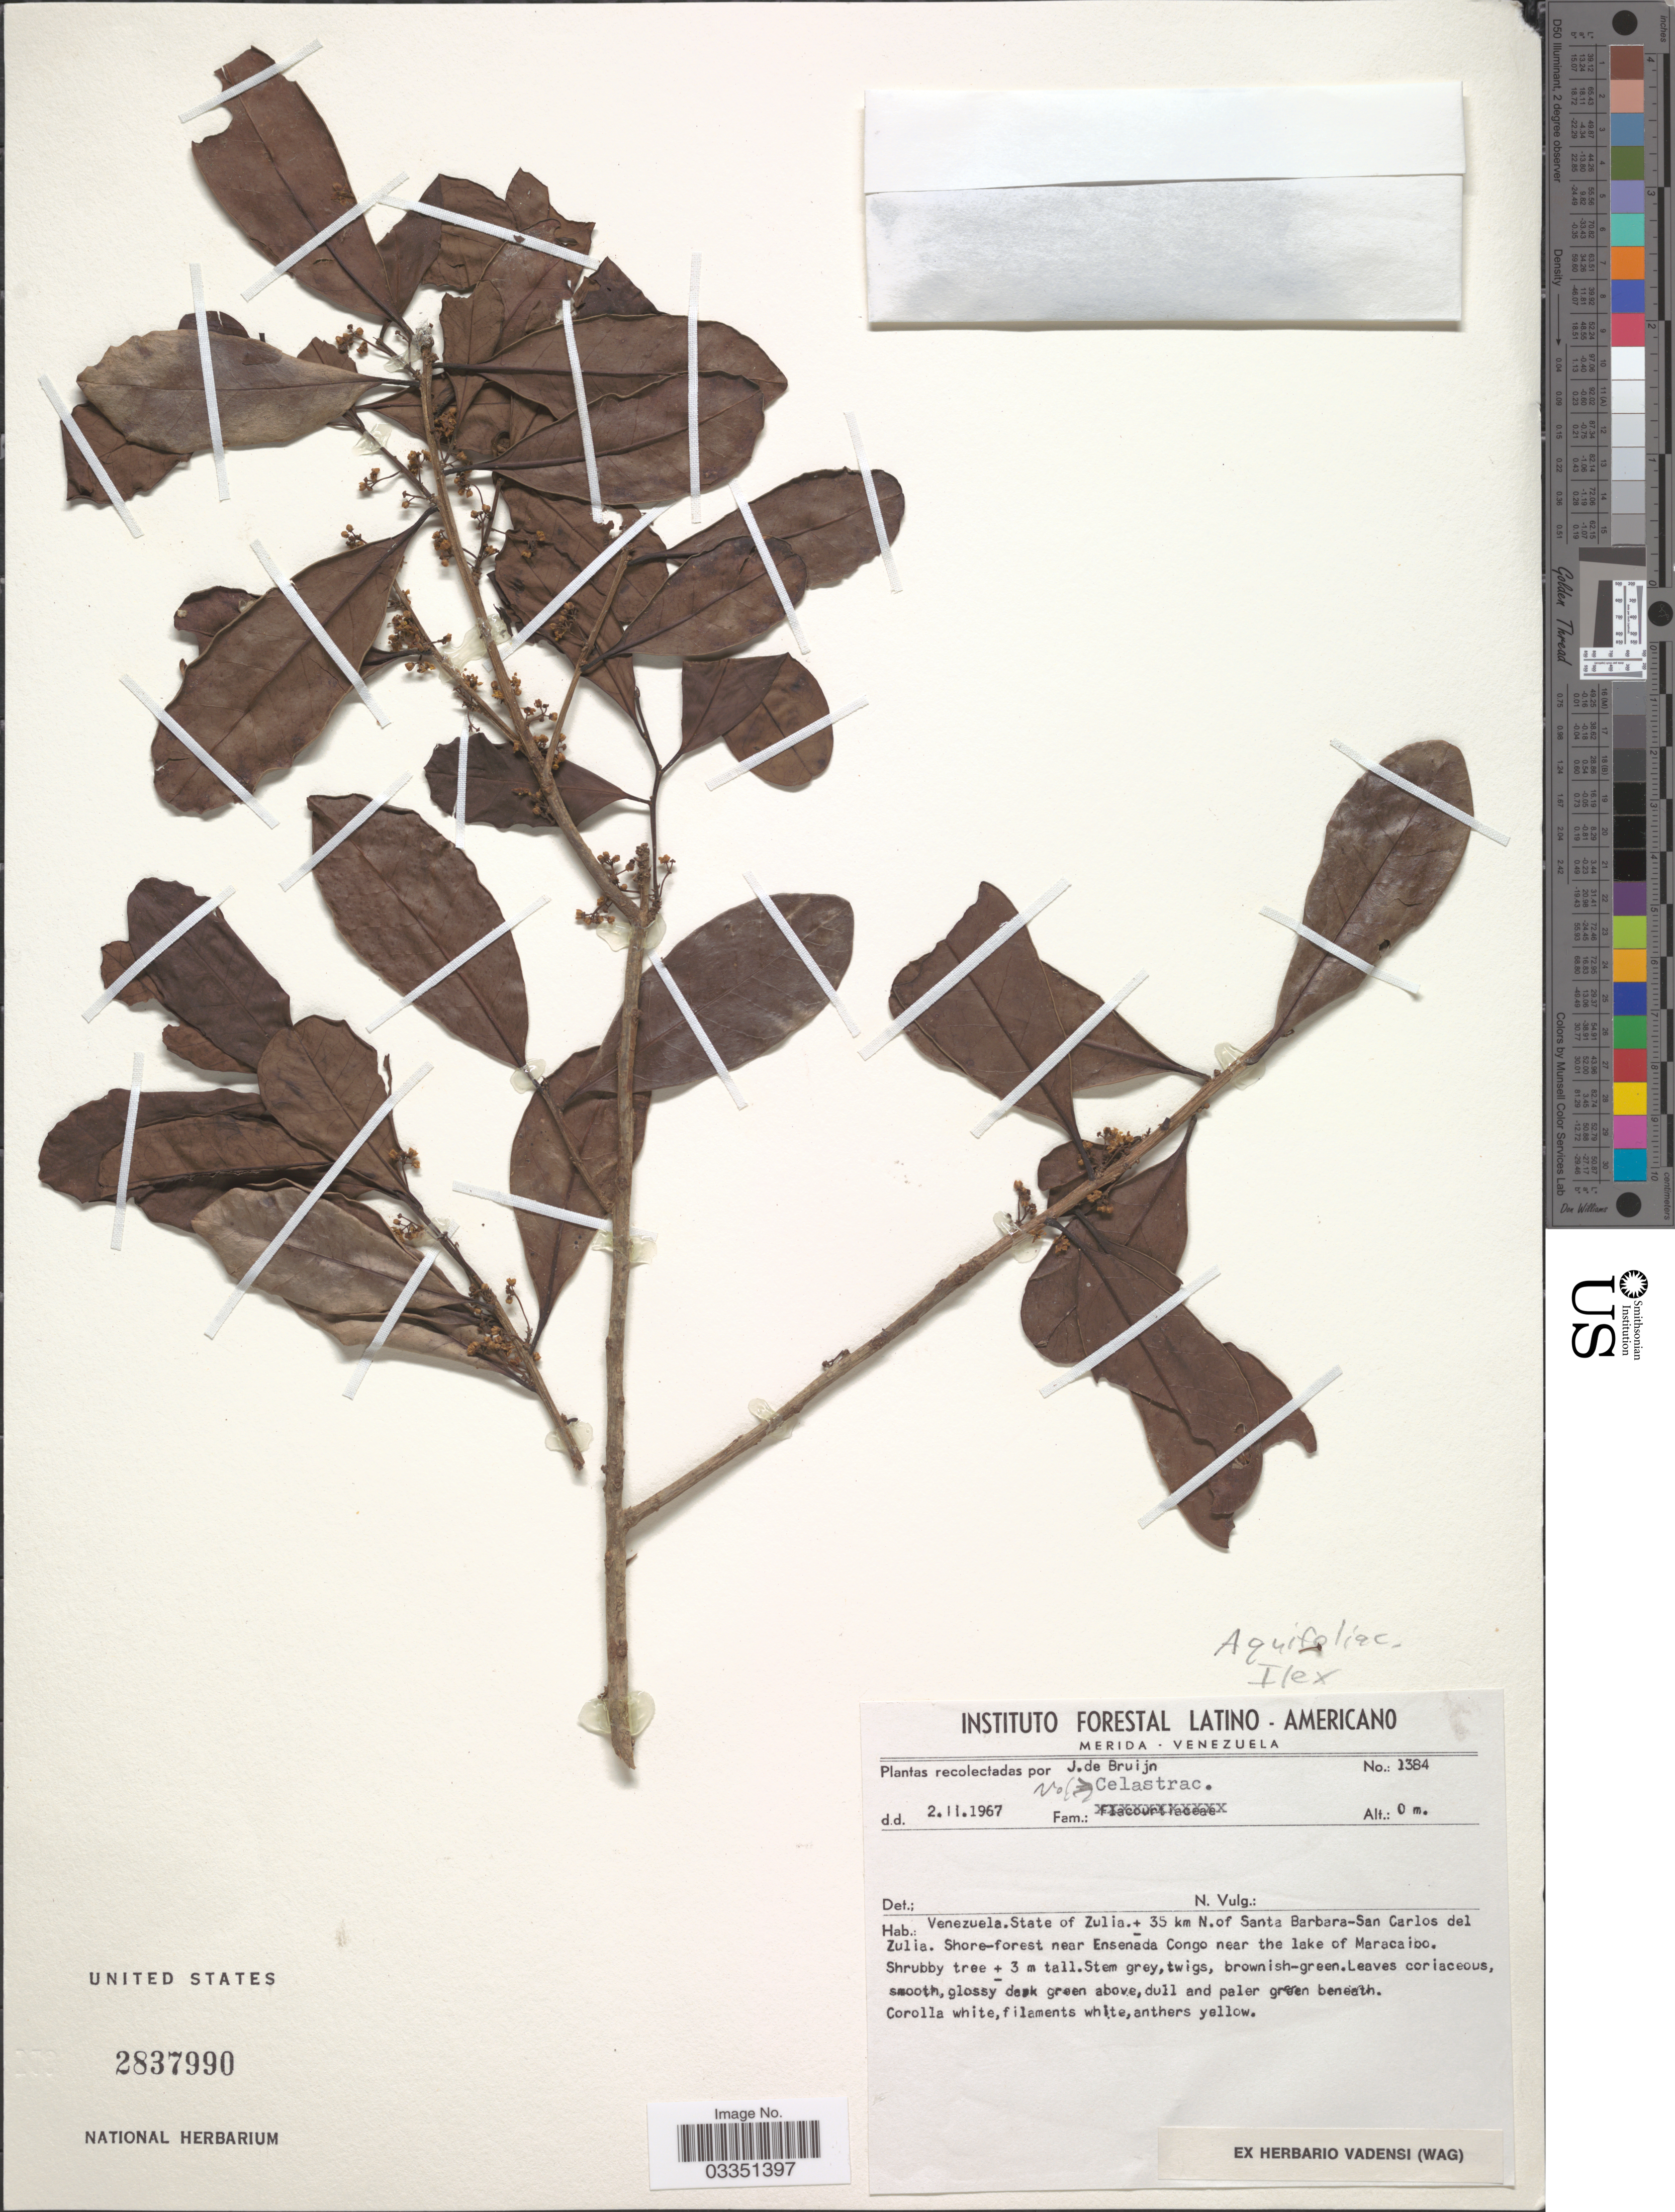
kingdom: Plantae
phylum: Tracheophyta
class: Magnoliopsida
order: Aquifoliales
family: Aquifoliaceae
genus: Ilex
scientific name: Ilex sp.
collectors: J. Bruijn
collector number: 1384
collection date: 1967-02-02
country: Venezuela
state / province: Zulia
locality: ± 35 km N. of Santa Barbara-San Carlos del Zulia. Shore-forest near Ensenada Congo near the lake of Maracaibo.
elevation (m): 0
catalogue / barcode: US 2837990